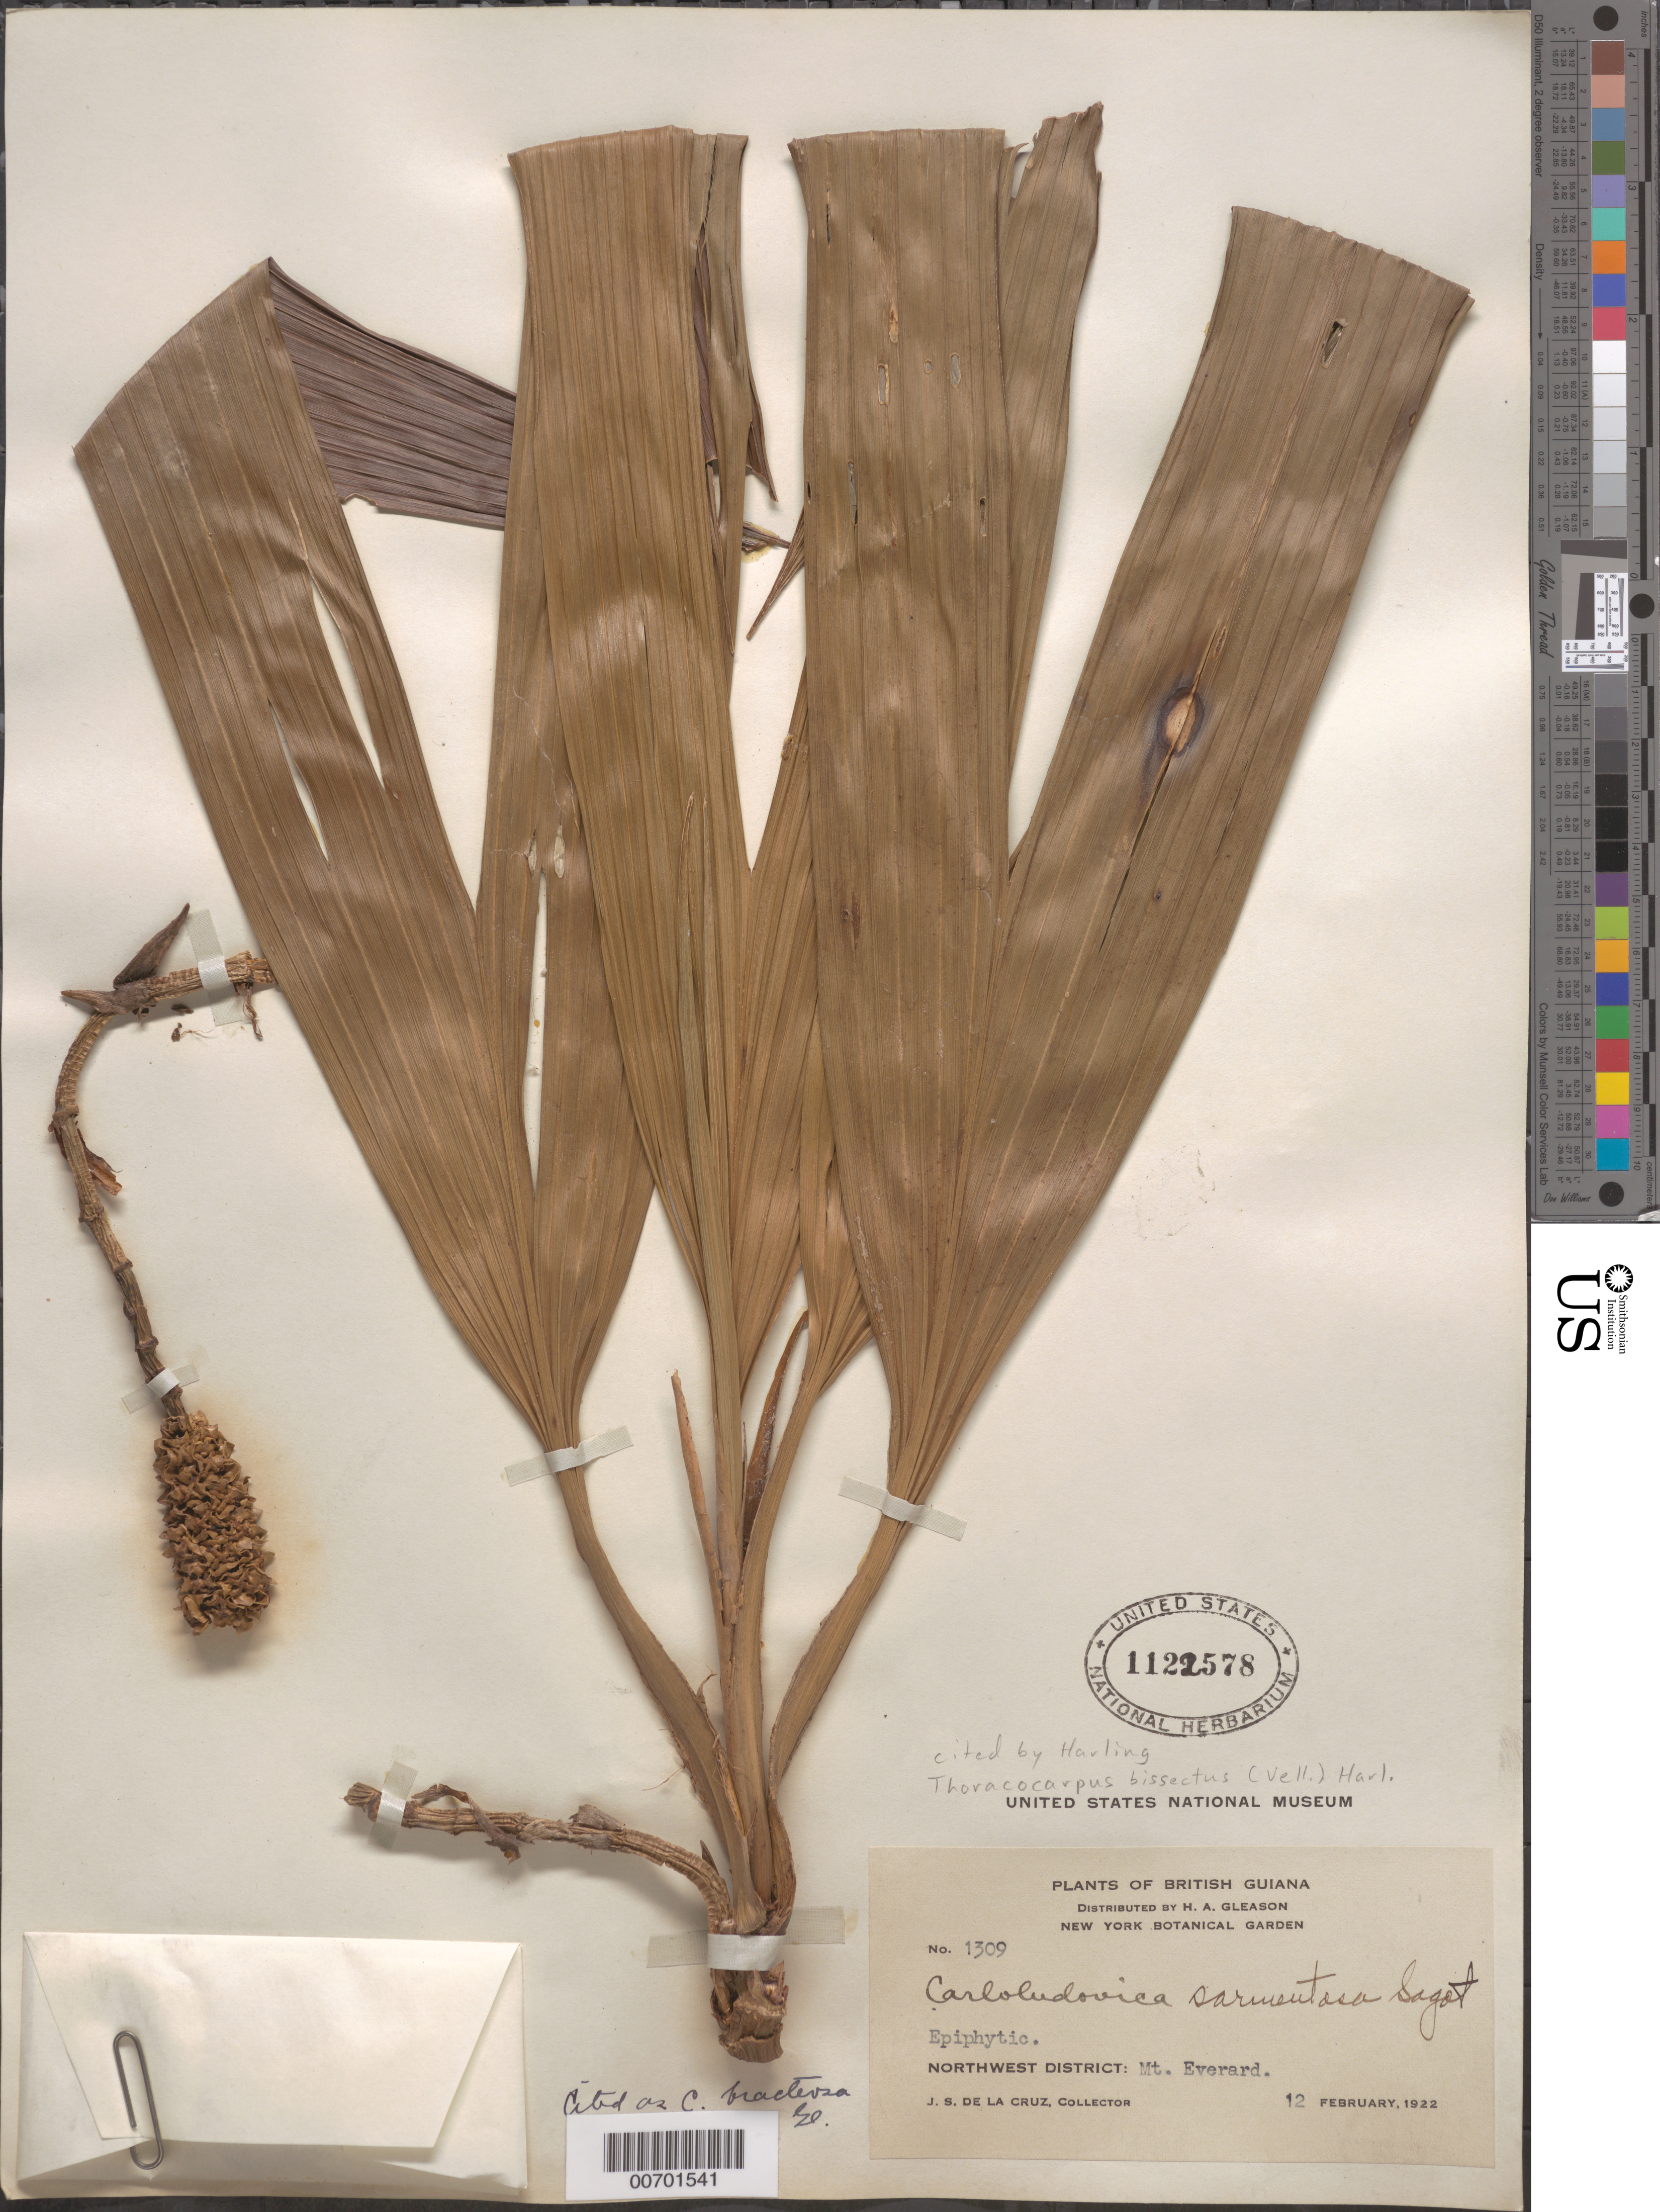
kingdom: Plantae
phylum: Tracheophyta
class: Liliopsida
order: Pandanales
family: Cyclanthaceae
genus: Thoracocarpus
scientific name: Thoracocarpus bissectus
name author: (Vell.) Harling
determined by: Harling, Gunnar W.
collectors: J. S. de la Cruz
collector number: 1309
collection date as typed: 12-Feb-22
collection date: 1922-02-12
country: Guyana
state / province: Barima-Waini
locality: Mt. Everard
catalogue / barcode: US 1122578